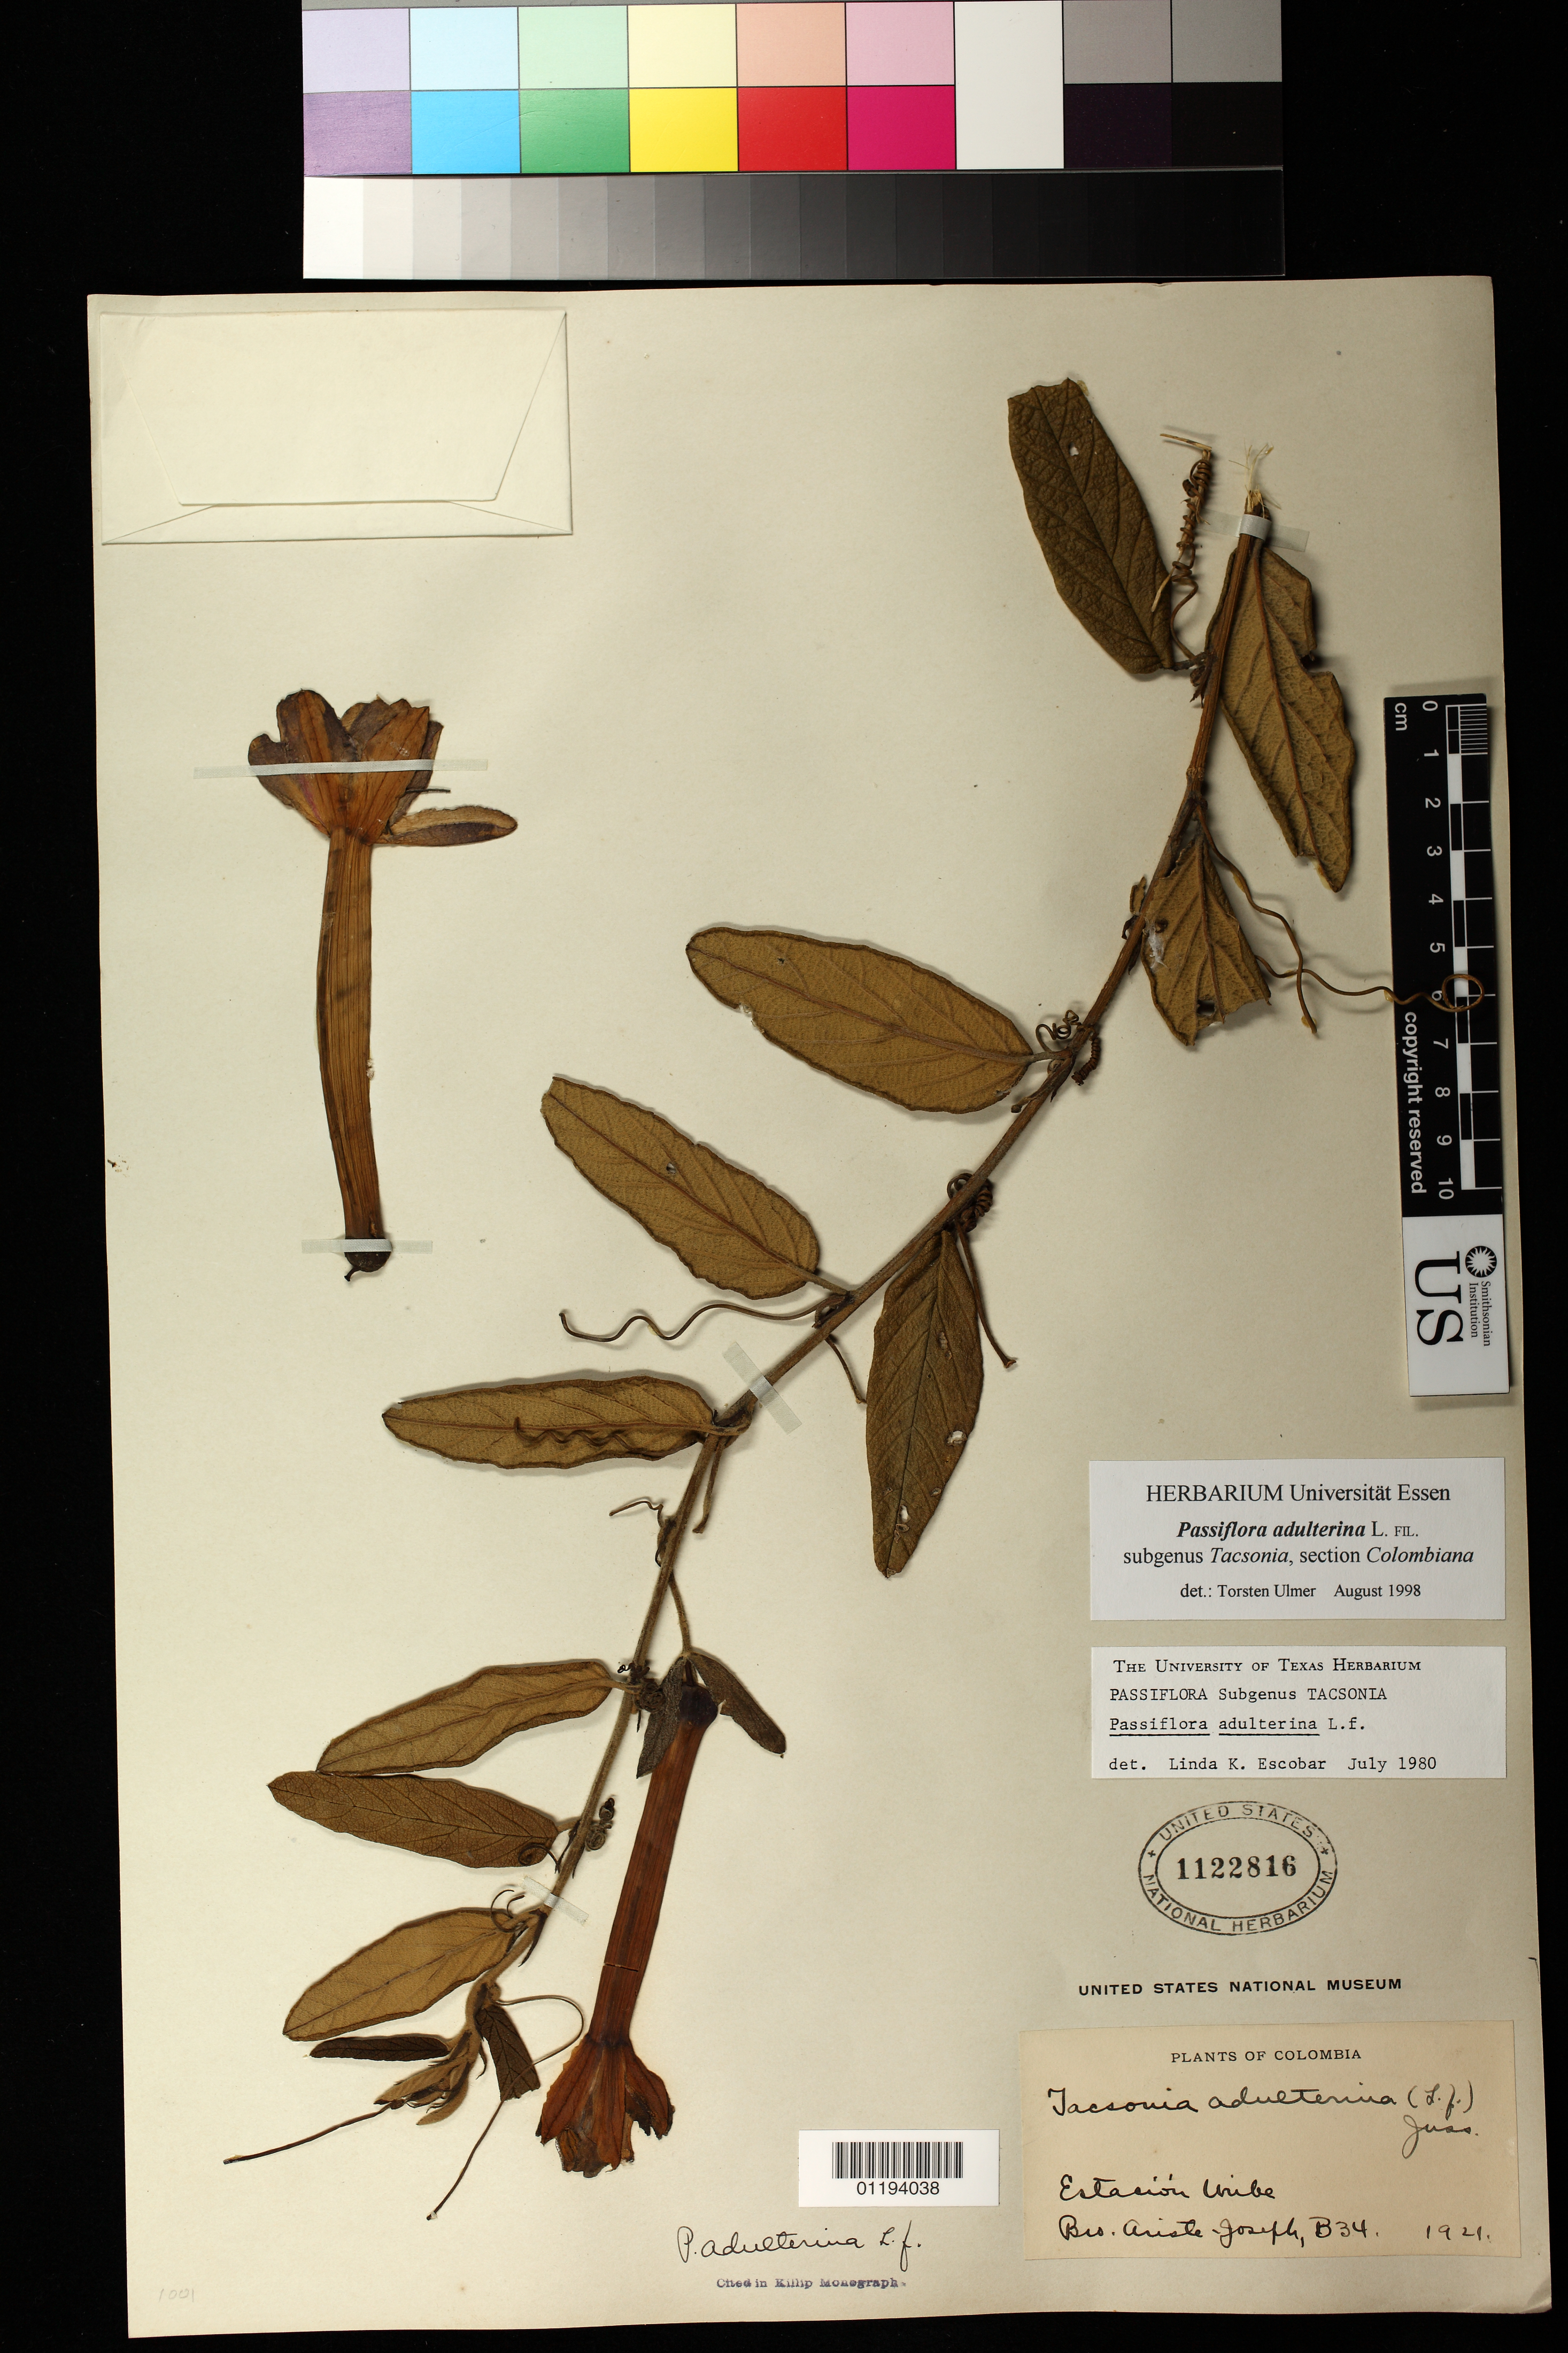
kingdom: Plantae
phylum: Tracheophyta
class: Magnoliopsida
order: Malpighiales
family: Passifloraceae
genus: Passiflora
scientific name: Passiflora adulterina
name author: L. f.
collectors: Bro. Ariste-Joseph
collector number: B34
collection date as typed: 1921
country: Colombia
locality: Estacion Uribe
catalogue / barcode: US 1122816